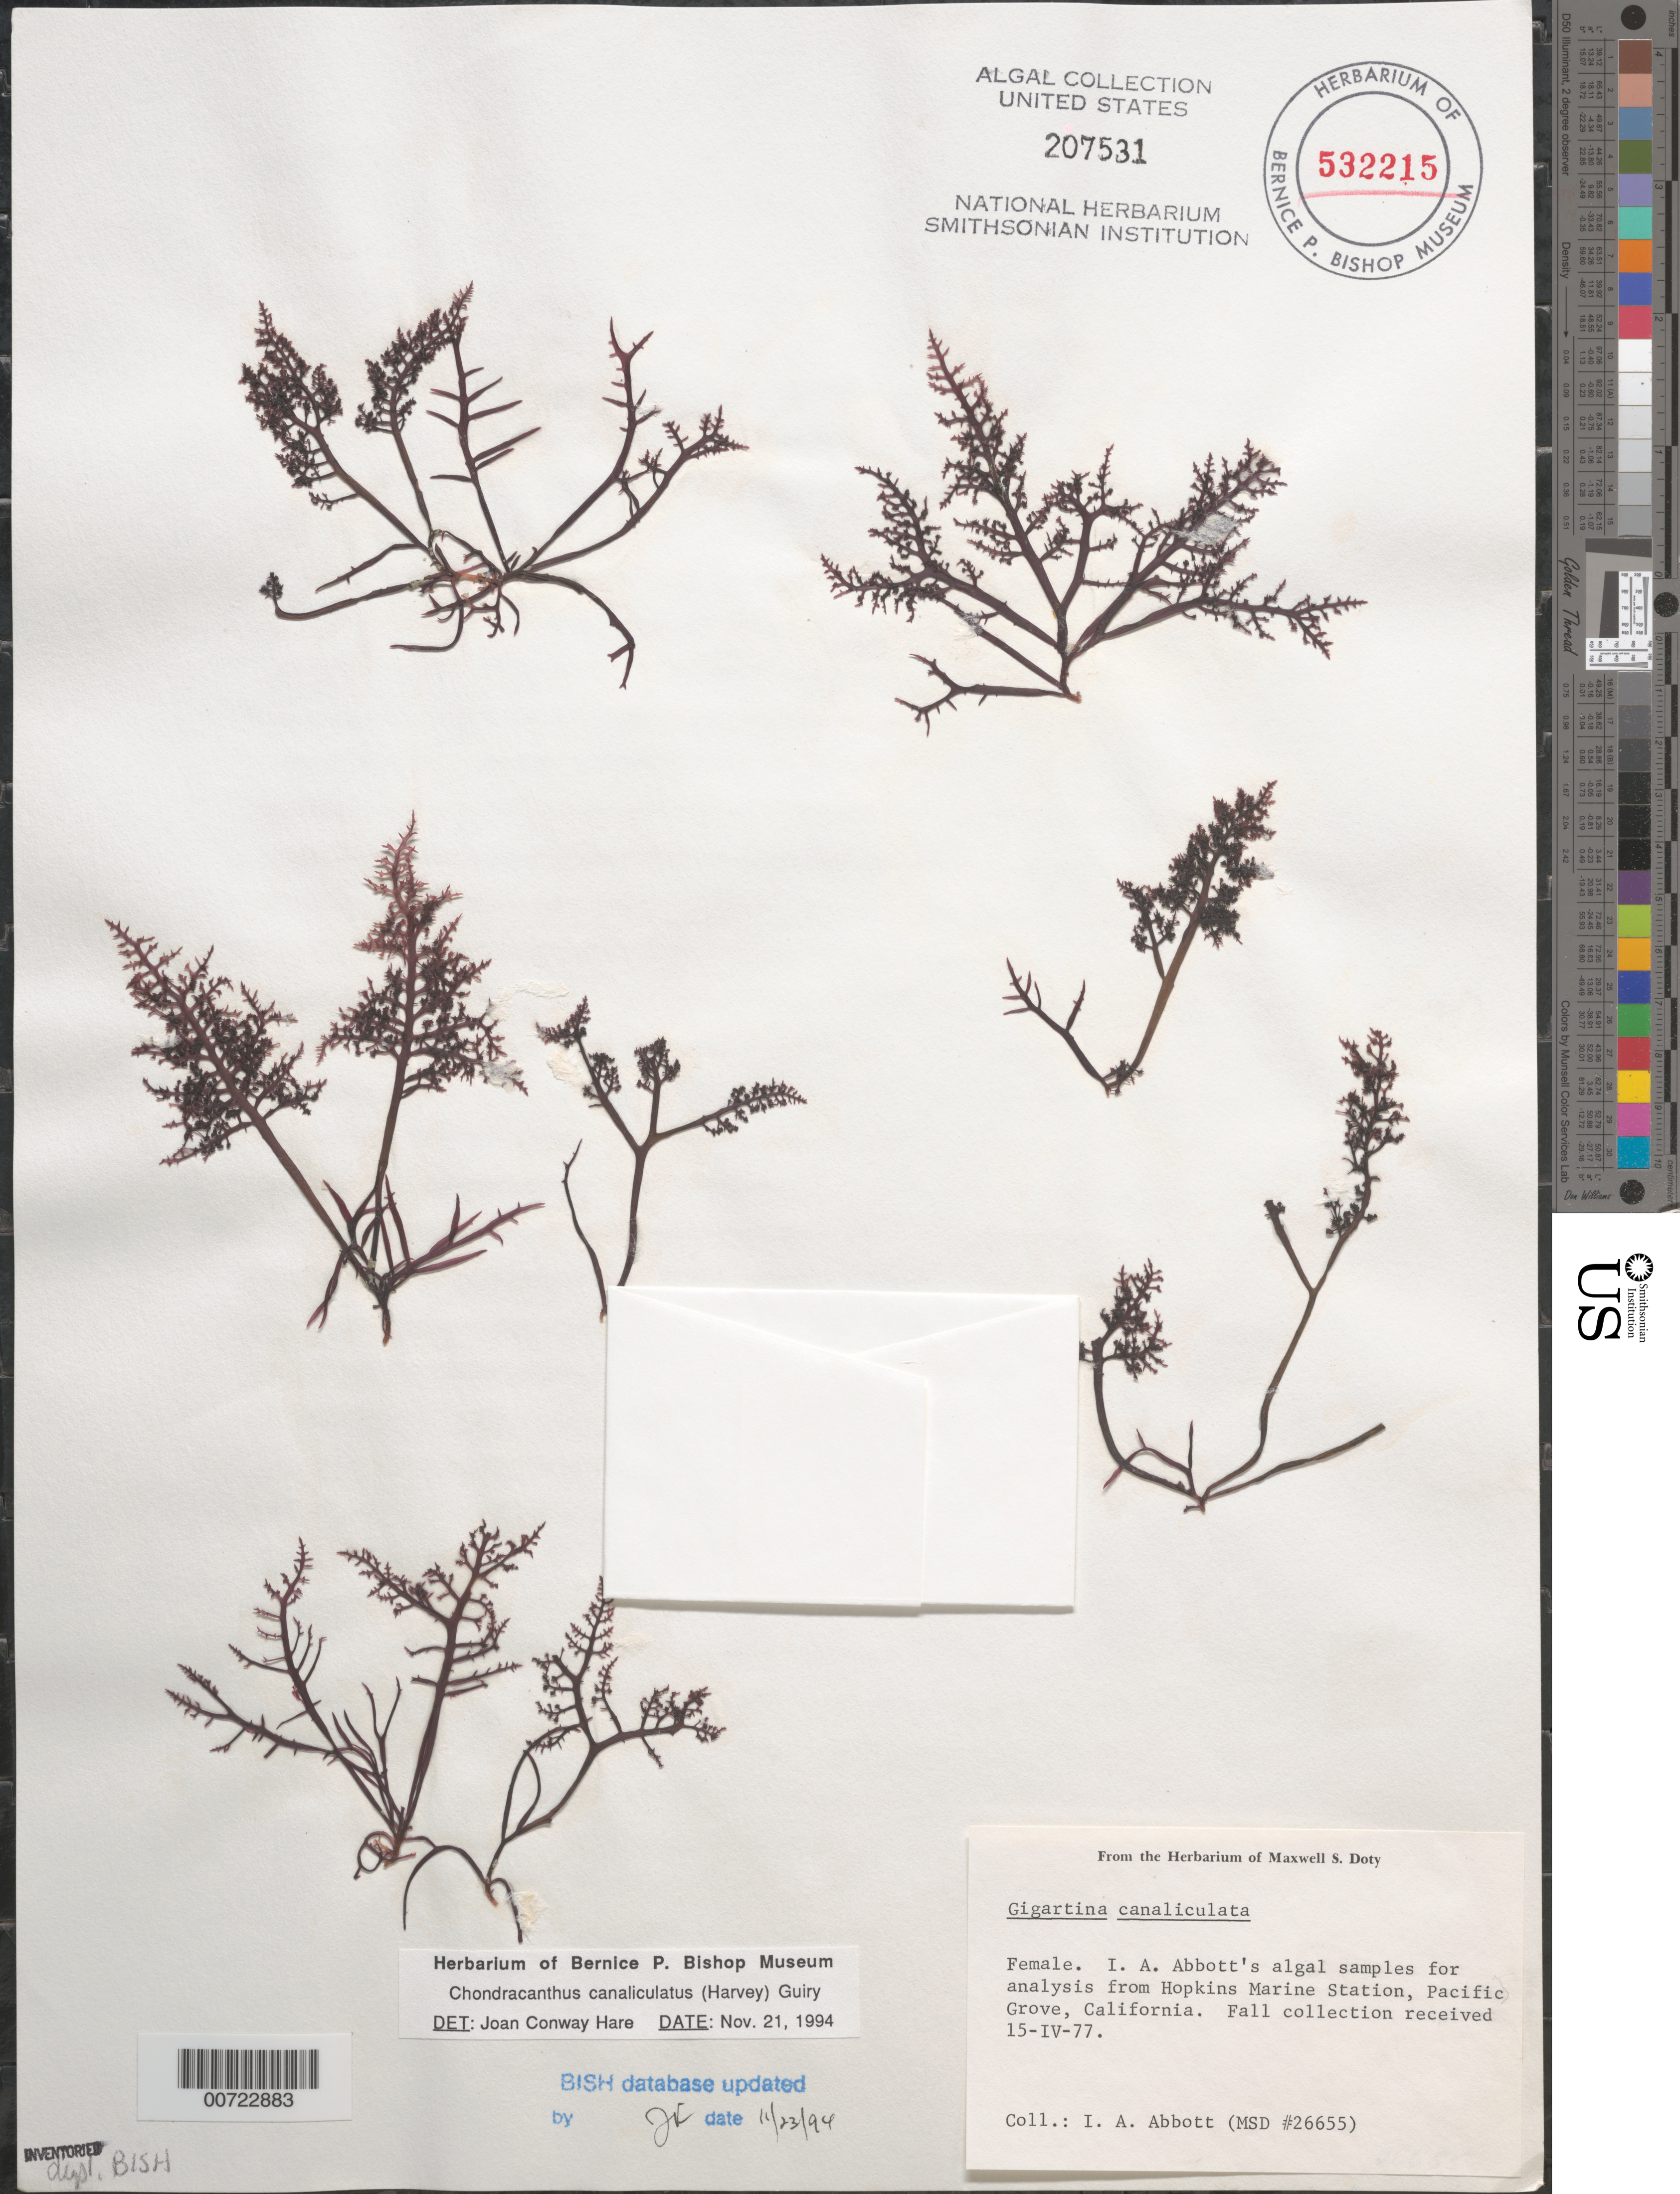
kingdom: Plantae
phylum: Rhodophyta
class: Florideophyceae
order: Gigartinales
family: Gigartinaceae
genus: Chondracanthus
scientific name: Chondracanthus canaliculatus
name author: (Harv.) Guiry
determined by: Hare, Joan Conway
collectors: I. A. Abbott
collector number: MSD 26655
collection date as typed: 15 Apr 1977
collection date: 1977-04-15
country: United States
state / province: California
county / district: Monterey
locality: Hopkins Marine Station, Pacific Grove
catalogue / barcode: US 207531